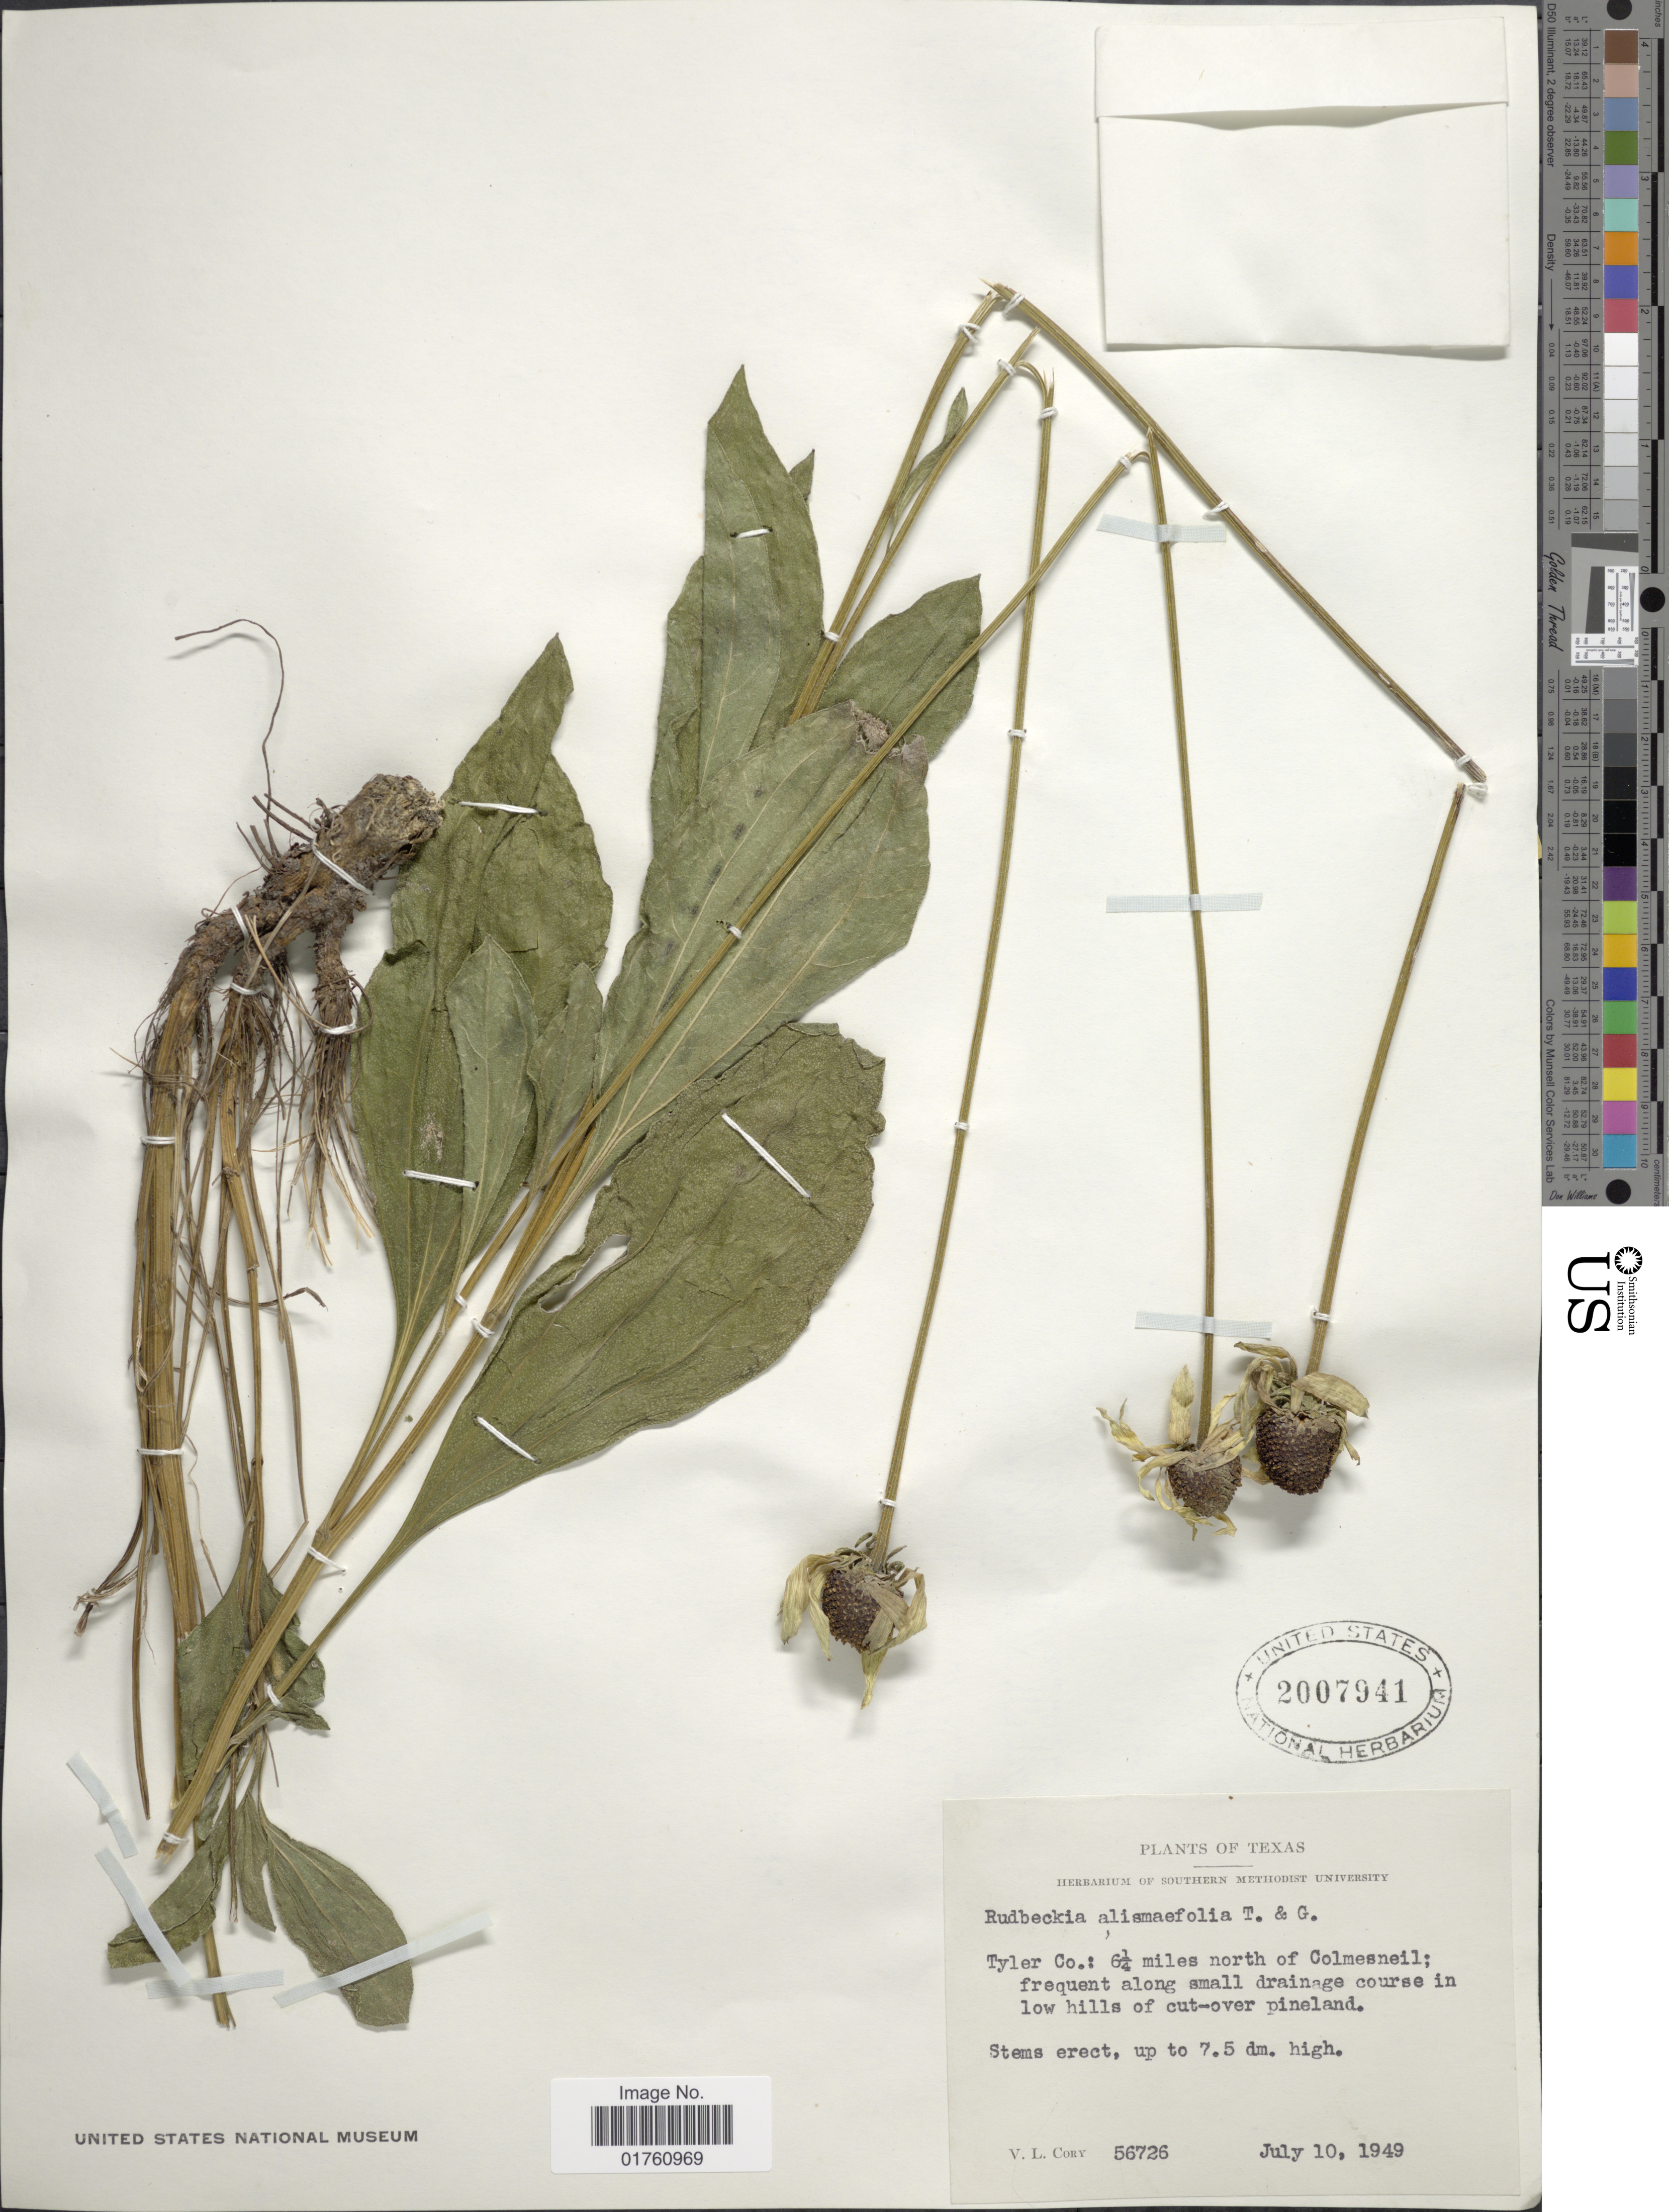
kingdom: Plantae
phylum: Tracheophyta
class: Magnoliopsida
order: Asterales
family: Asteraceae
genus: Rudbeckia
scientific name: Rudbeckia grandiflora var. alismaefolia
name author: (Torr. & A. Gray) Cronq.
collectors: V. Cory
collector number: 56726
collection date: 1949-07-10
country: United States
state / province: Texas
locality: Tyler Co: 6¼ miles north of Colmesneil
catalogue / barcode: US 2007941